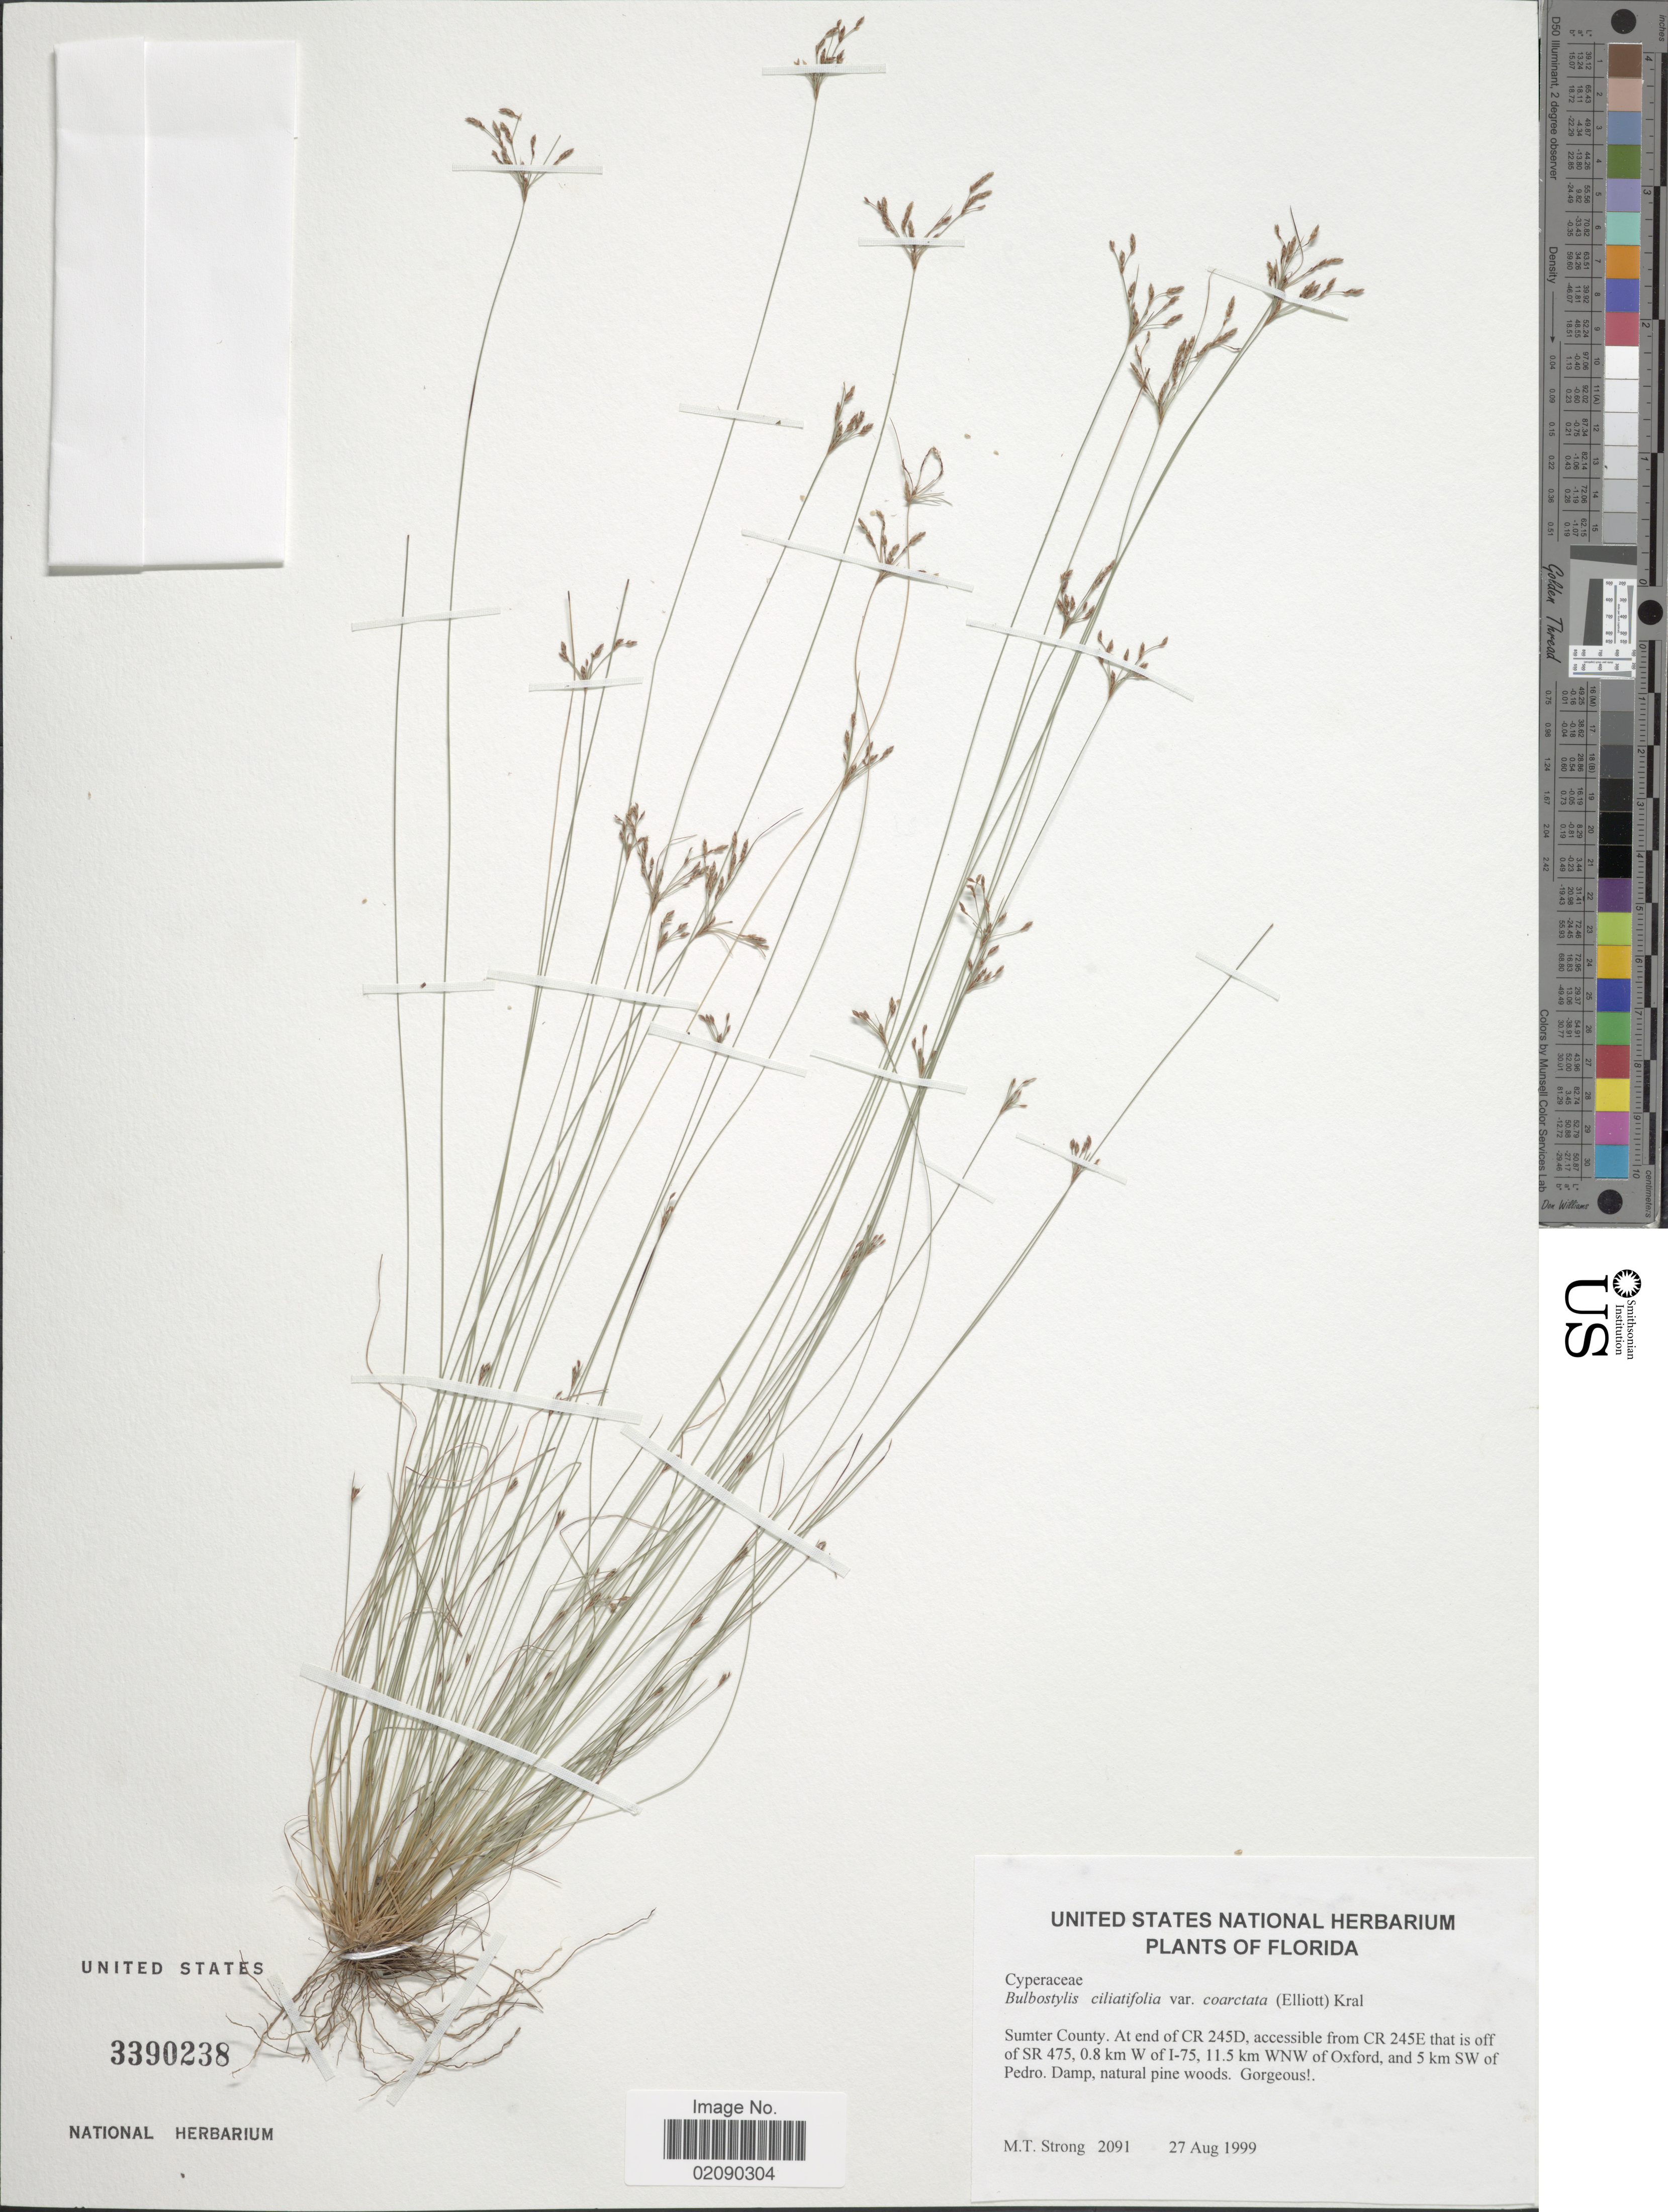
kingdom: Plantae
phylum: Tracheophyta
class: Liliopsida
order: Poales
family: Cyperaceae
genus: Bulbostylis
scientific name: Bulbostylis ciliatifolia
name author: (Elliott) Fernald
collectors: M. T. Strong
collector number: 2091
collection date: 1999-08-27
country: United States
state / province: Florida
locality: Sumter County. At end of CR 245D, accessible from CR 245E that is off of SR 475, 0.8 km W of 1-75, 11.5 km WNW of Oxford, and 5 km SW of Pedro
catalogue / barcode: US 3390238